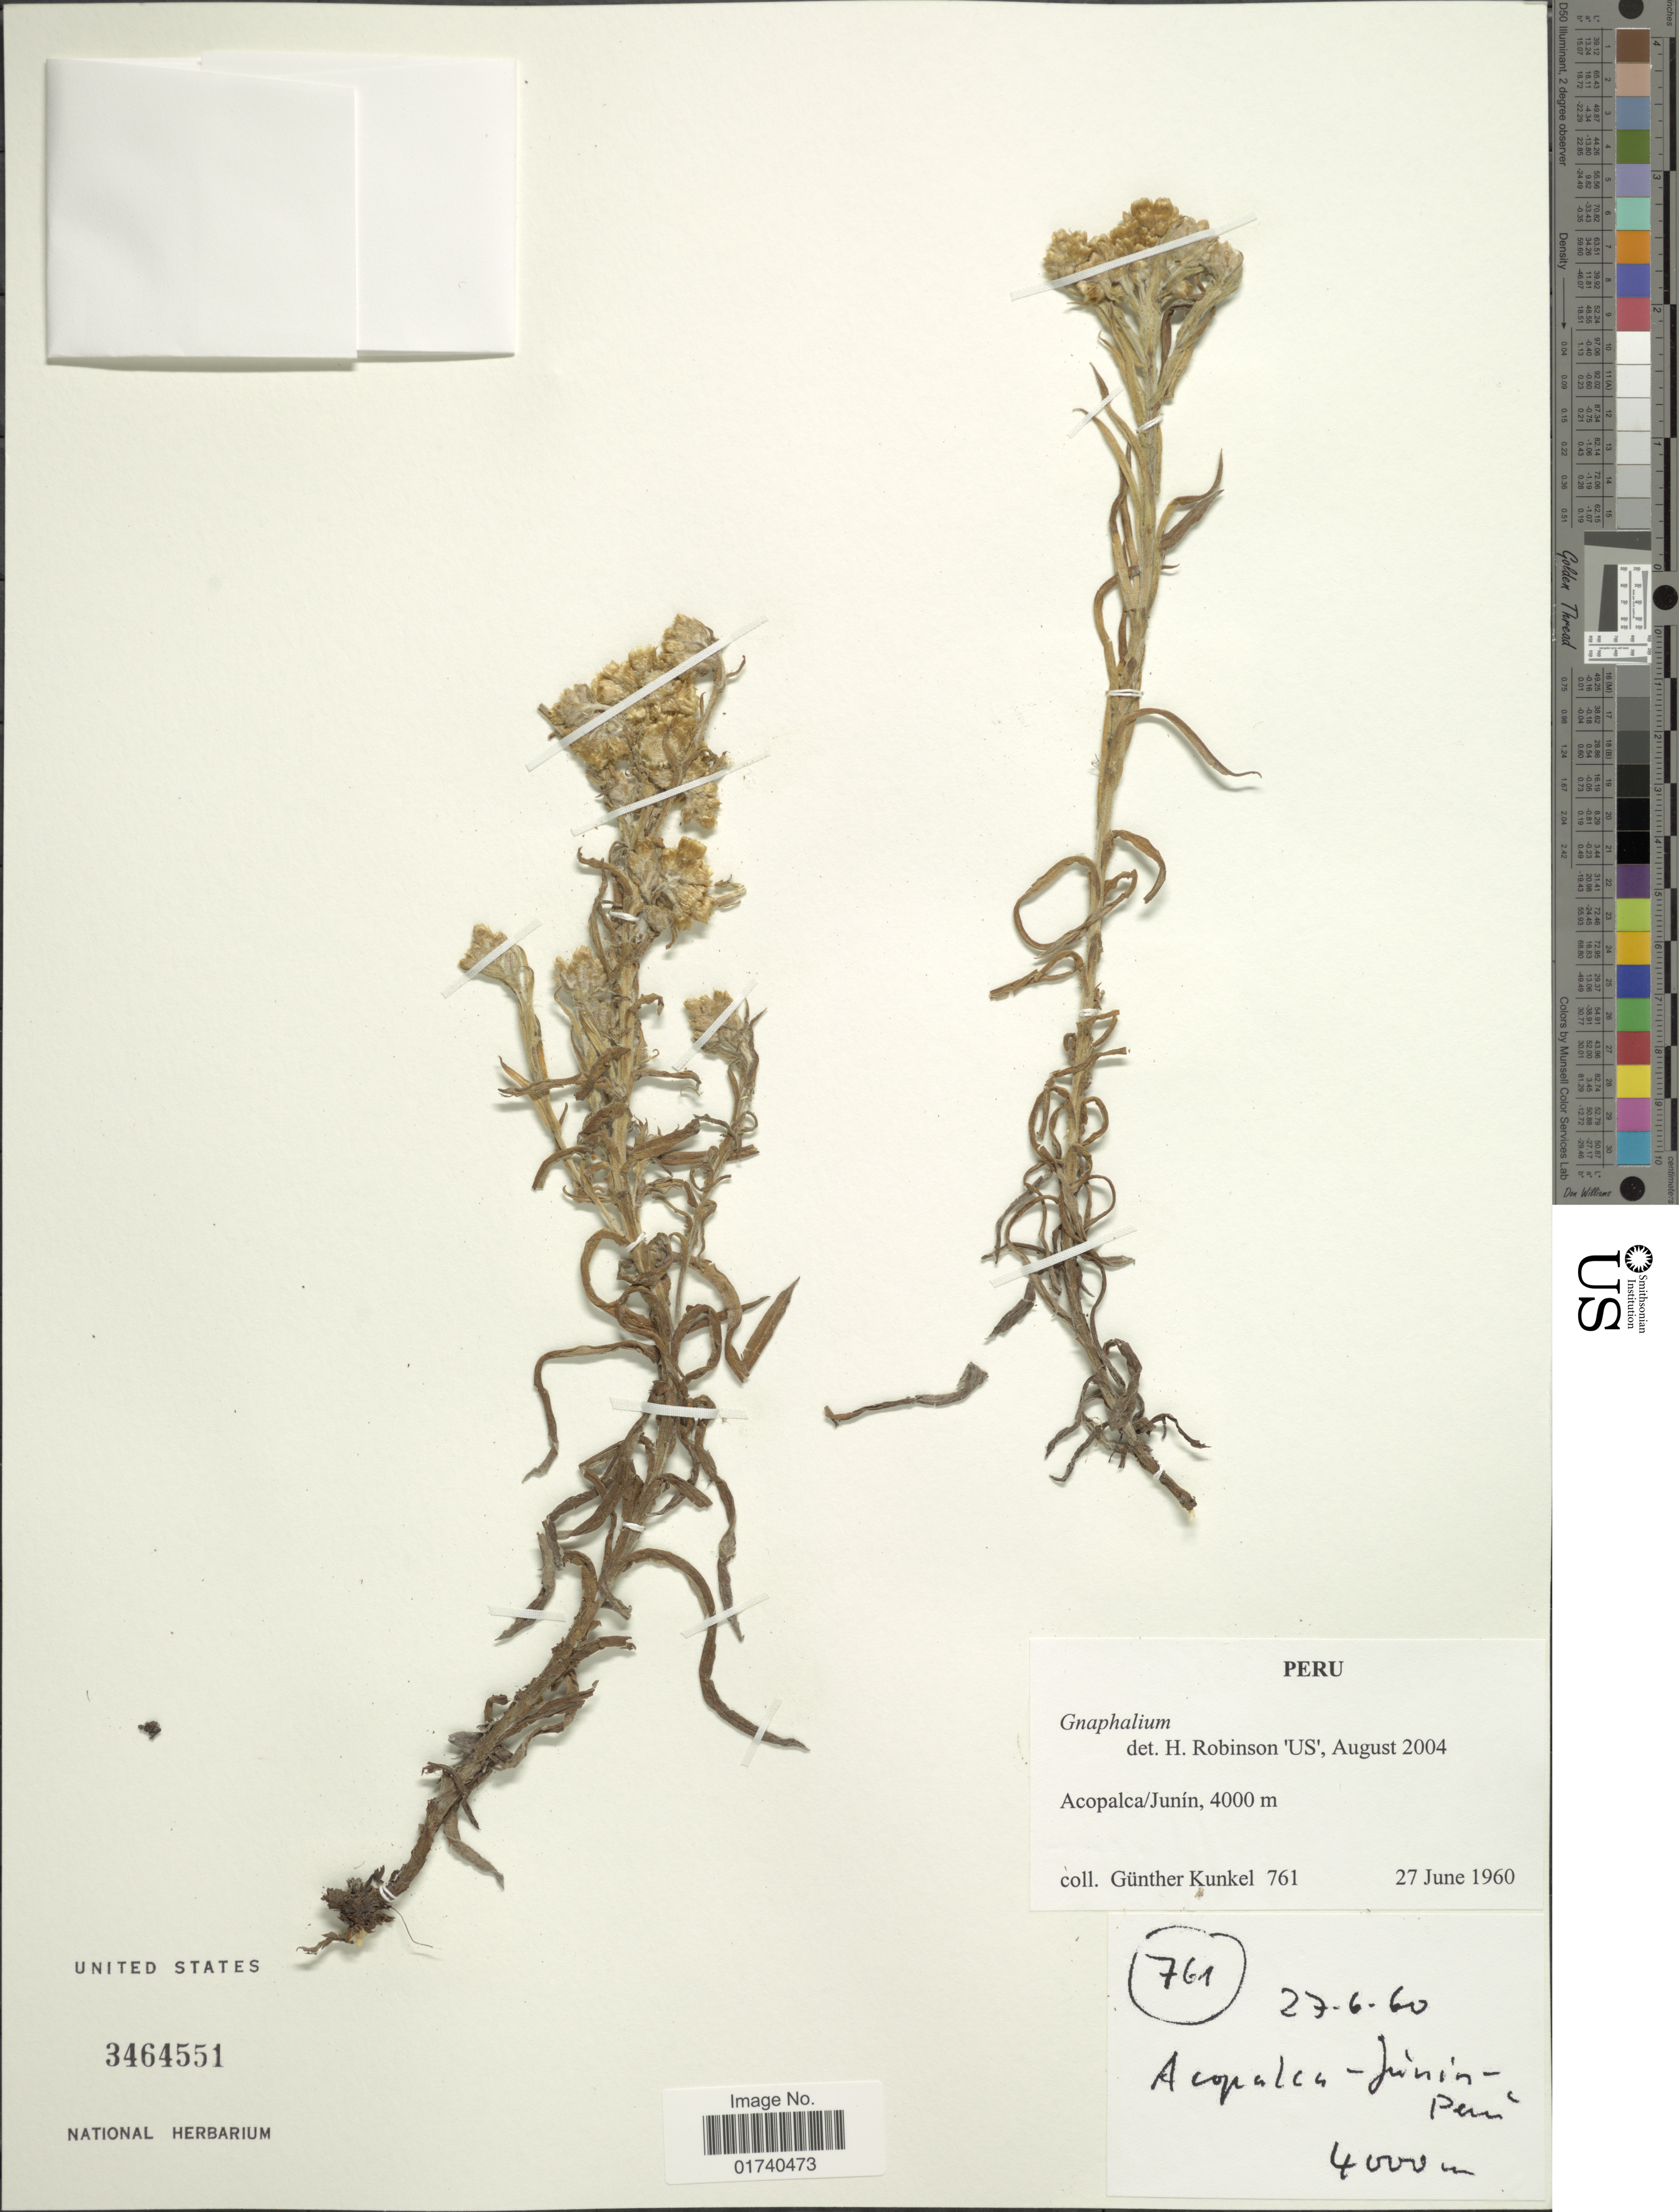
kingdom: Plantae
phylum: Tracheophyta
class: Magnoliopsida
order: Asterales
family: Asteraceae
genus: Pseudognaphalium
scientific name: Pseudognaphalium dombeyanum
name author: (DC.) Anderb.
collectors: G. Kunkel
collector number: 761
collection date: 1960-06-27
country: Peru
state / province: Junín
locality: Acopalca/Junín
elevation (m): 4000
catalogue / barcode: US 3464551